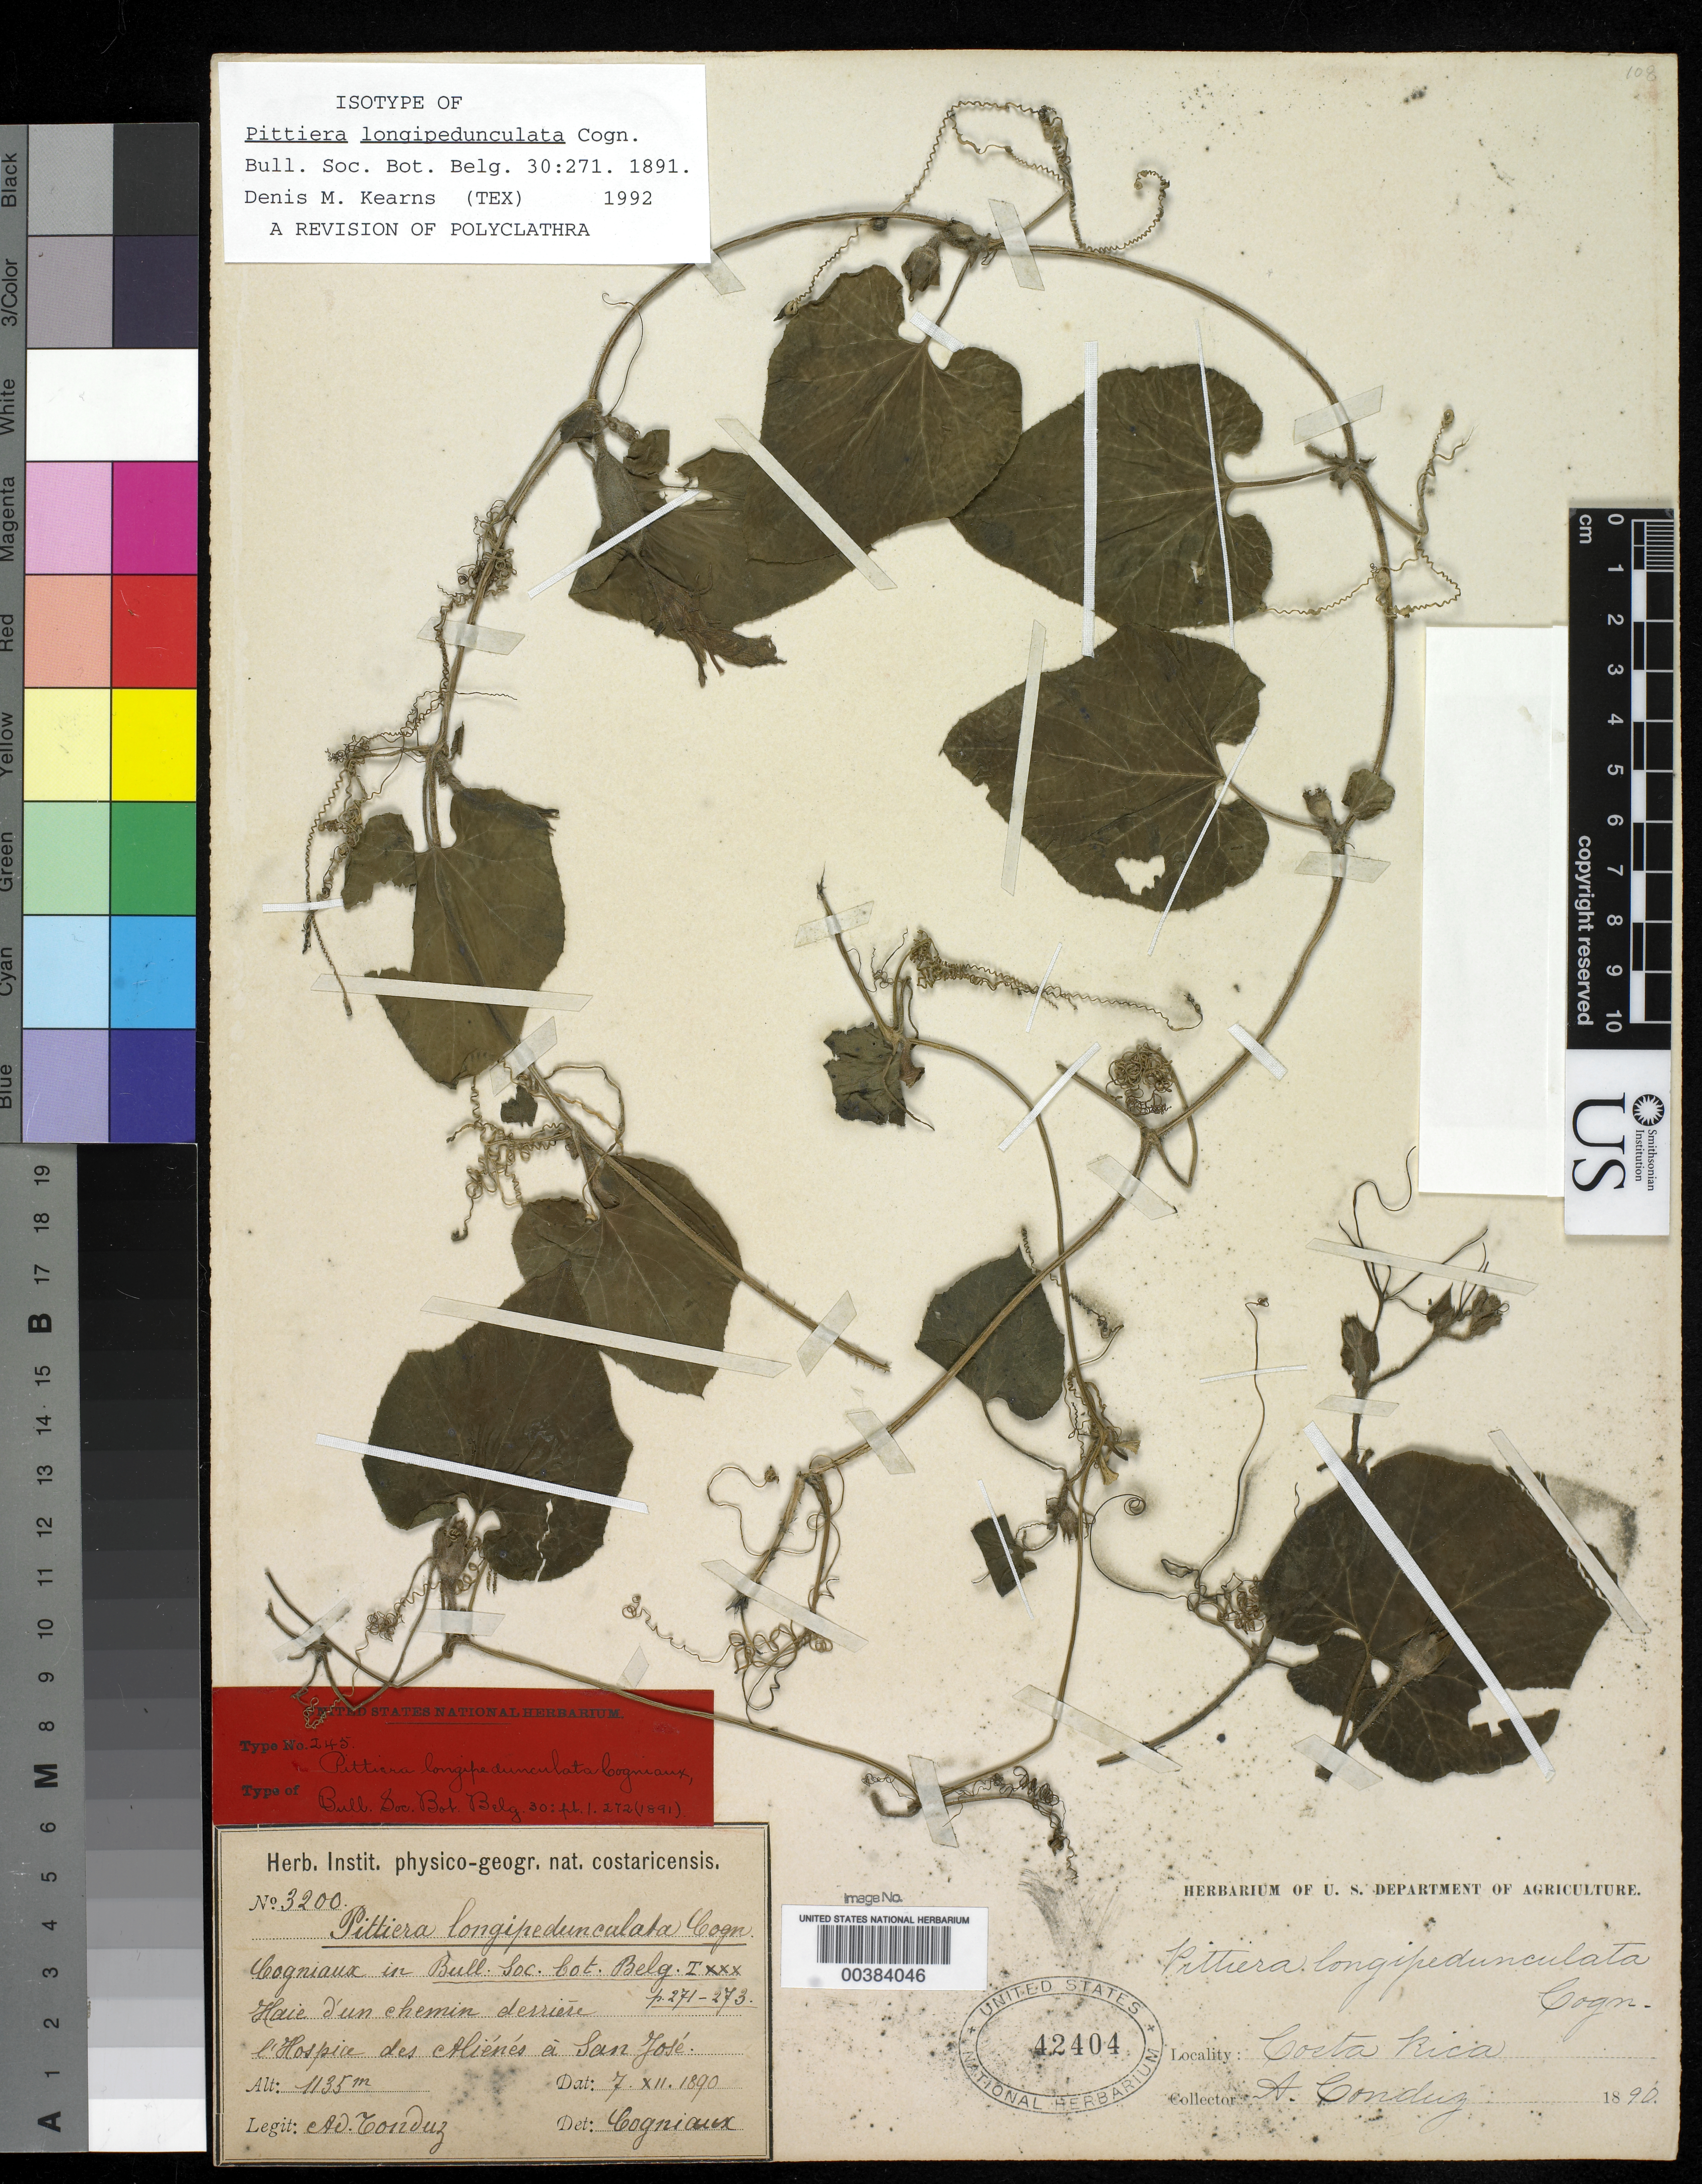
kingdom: Plantae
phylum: Tracheophyta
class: Magnoliopsida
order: Cucurbitales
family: Cucurbitaceae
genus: Pittiera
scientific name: Pittiera longipedunculata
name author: Cogn.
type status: Isotype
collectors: H. F. Pittier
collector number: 3200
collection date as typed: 07 Dec 1890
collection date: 1890-12-07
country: Costa Rica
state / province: San José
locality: L'hospice des alienes a San Jose.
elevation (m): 1135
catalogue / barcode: US 42404